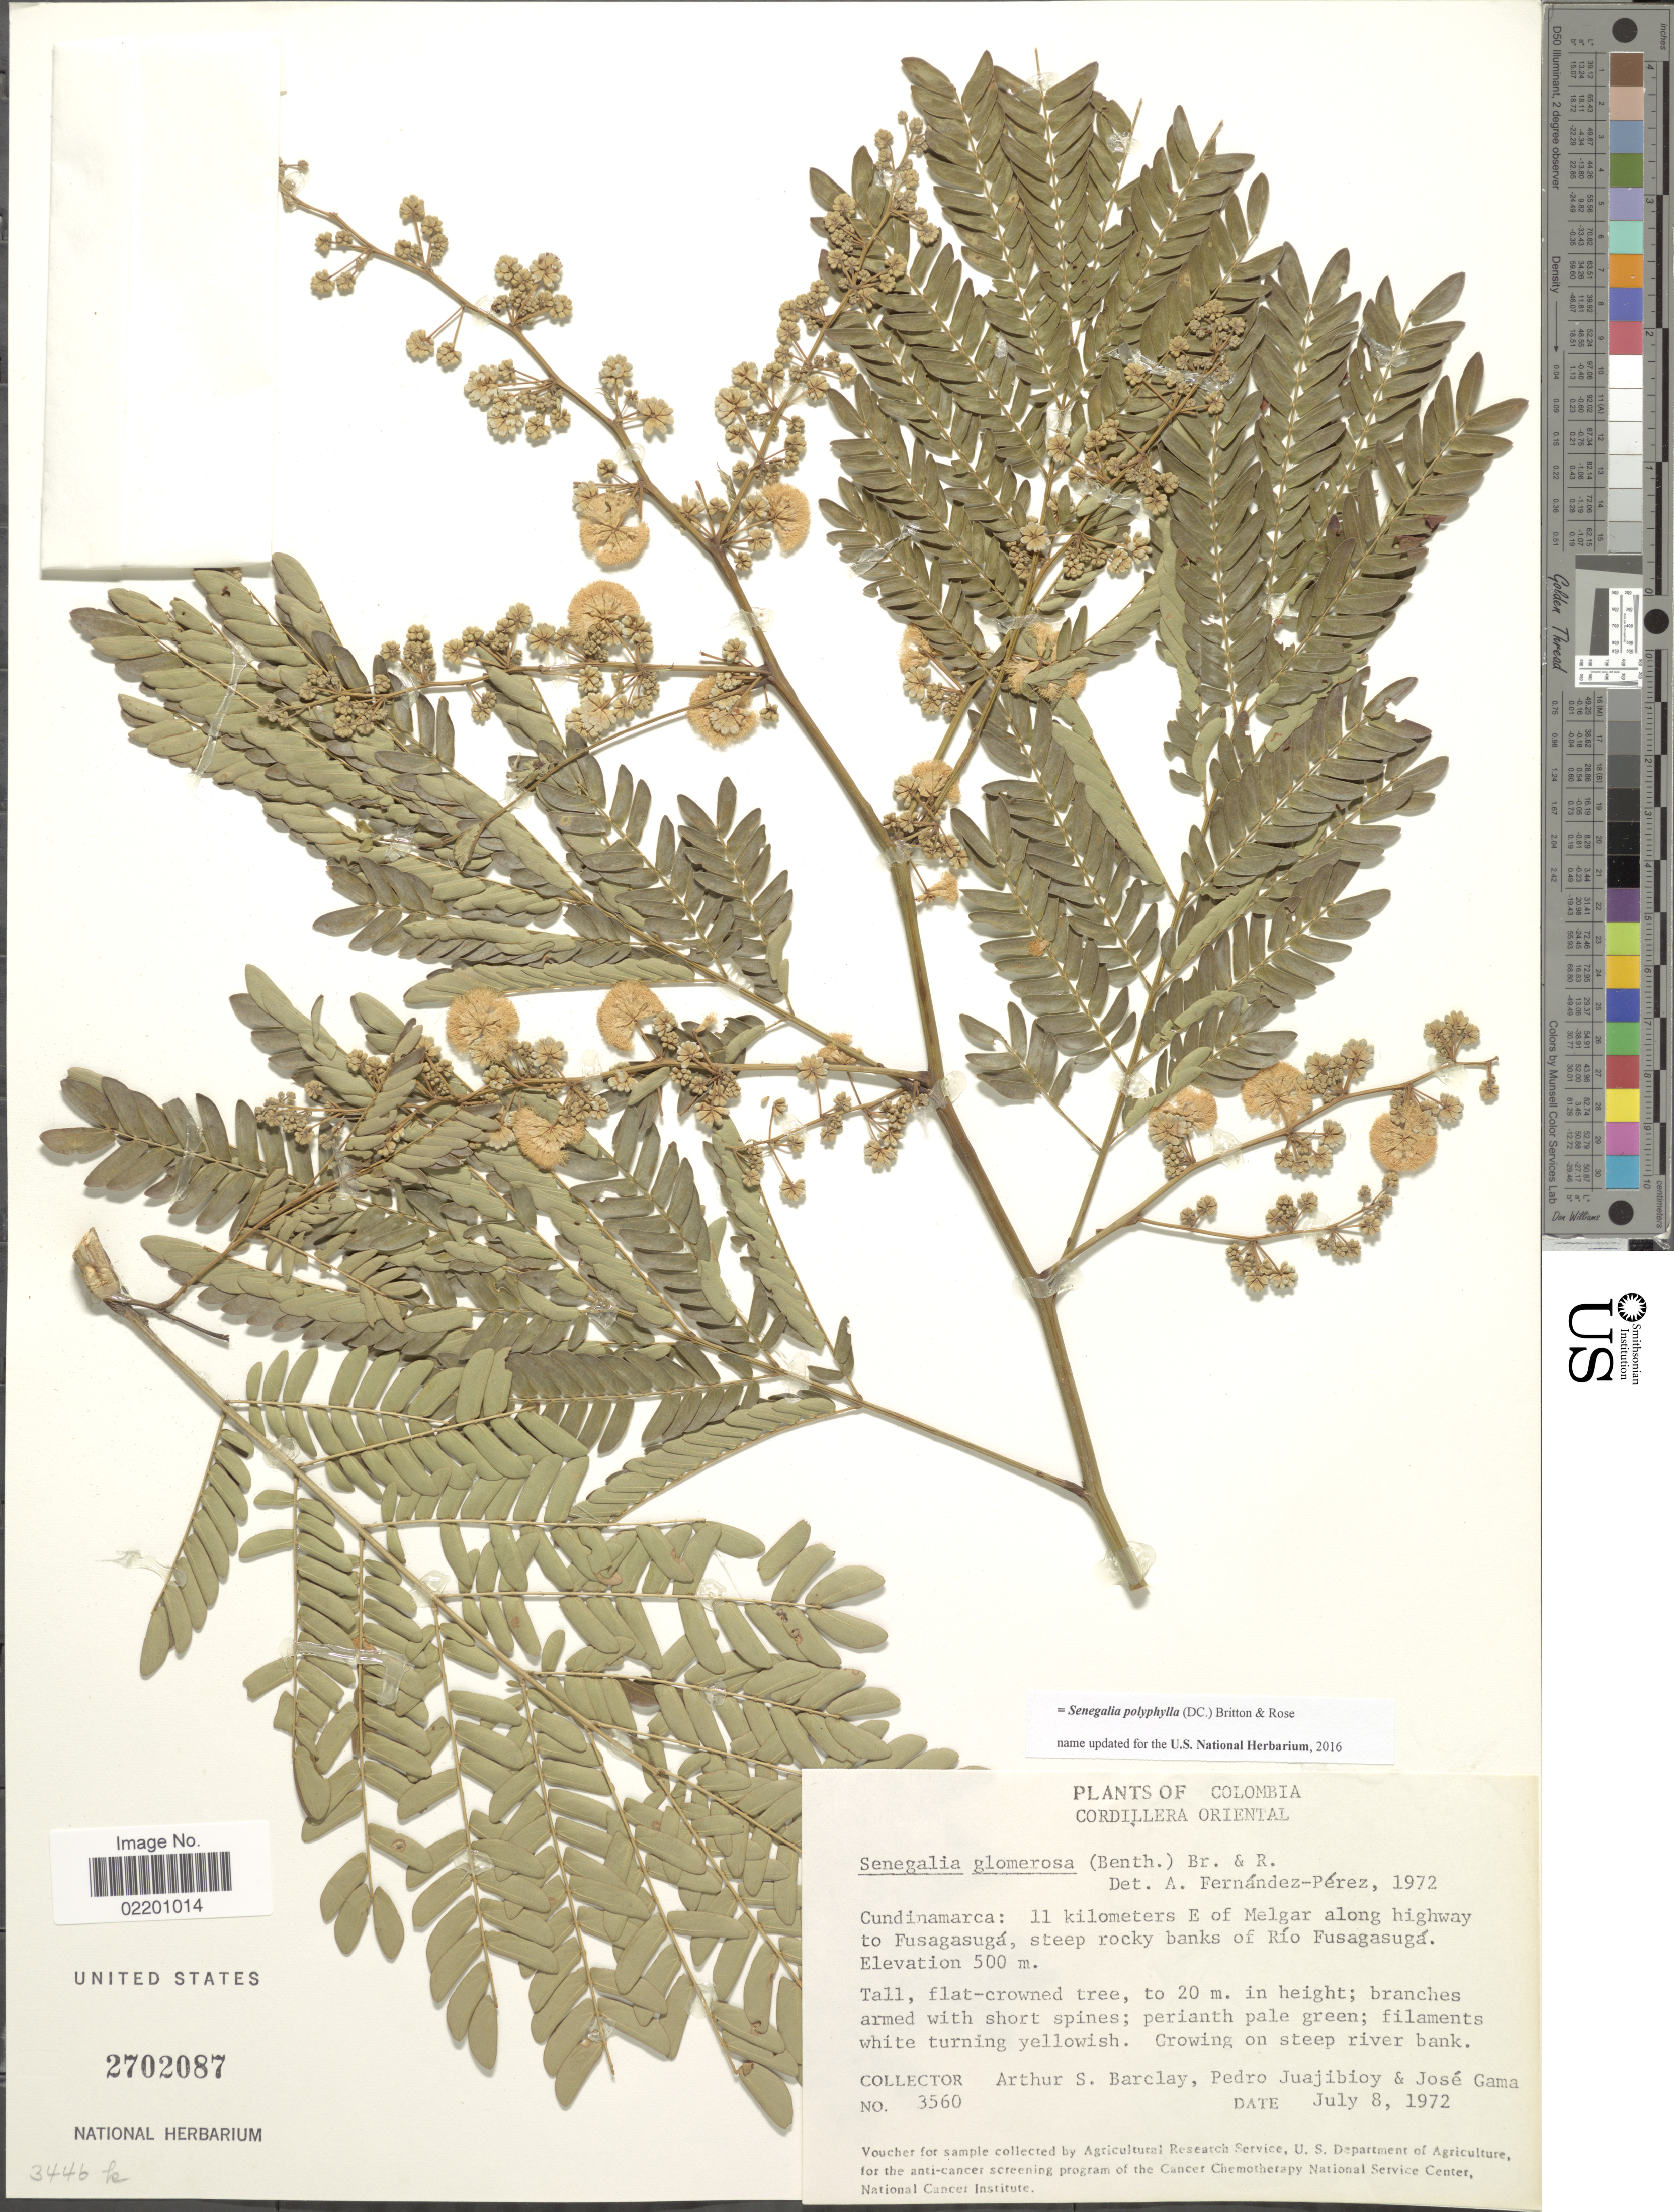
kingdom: Plantae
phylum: Tracheophyta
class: Magnoliopsida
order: Fabales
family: Fabaceae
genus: Senegalia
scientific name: Senegalia polyphylla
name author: (DC.) Britton & Rose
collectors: A. S. Barclay, P. Juajibioy & J. Gama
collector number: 3560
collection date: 1972-07-08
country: Colombia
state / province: Cundinamarca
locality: Codilerra Oriental. 11 kilometers E of Melgar along highway to Fusagasuga, steep rocky banks of Rio Fusagasuga.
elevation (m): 500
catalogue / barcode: US 2702087